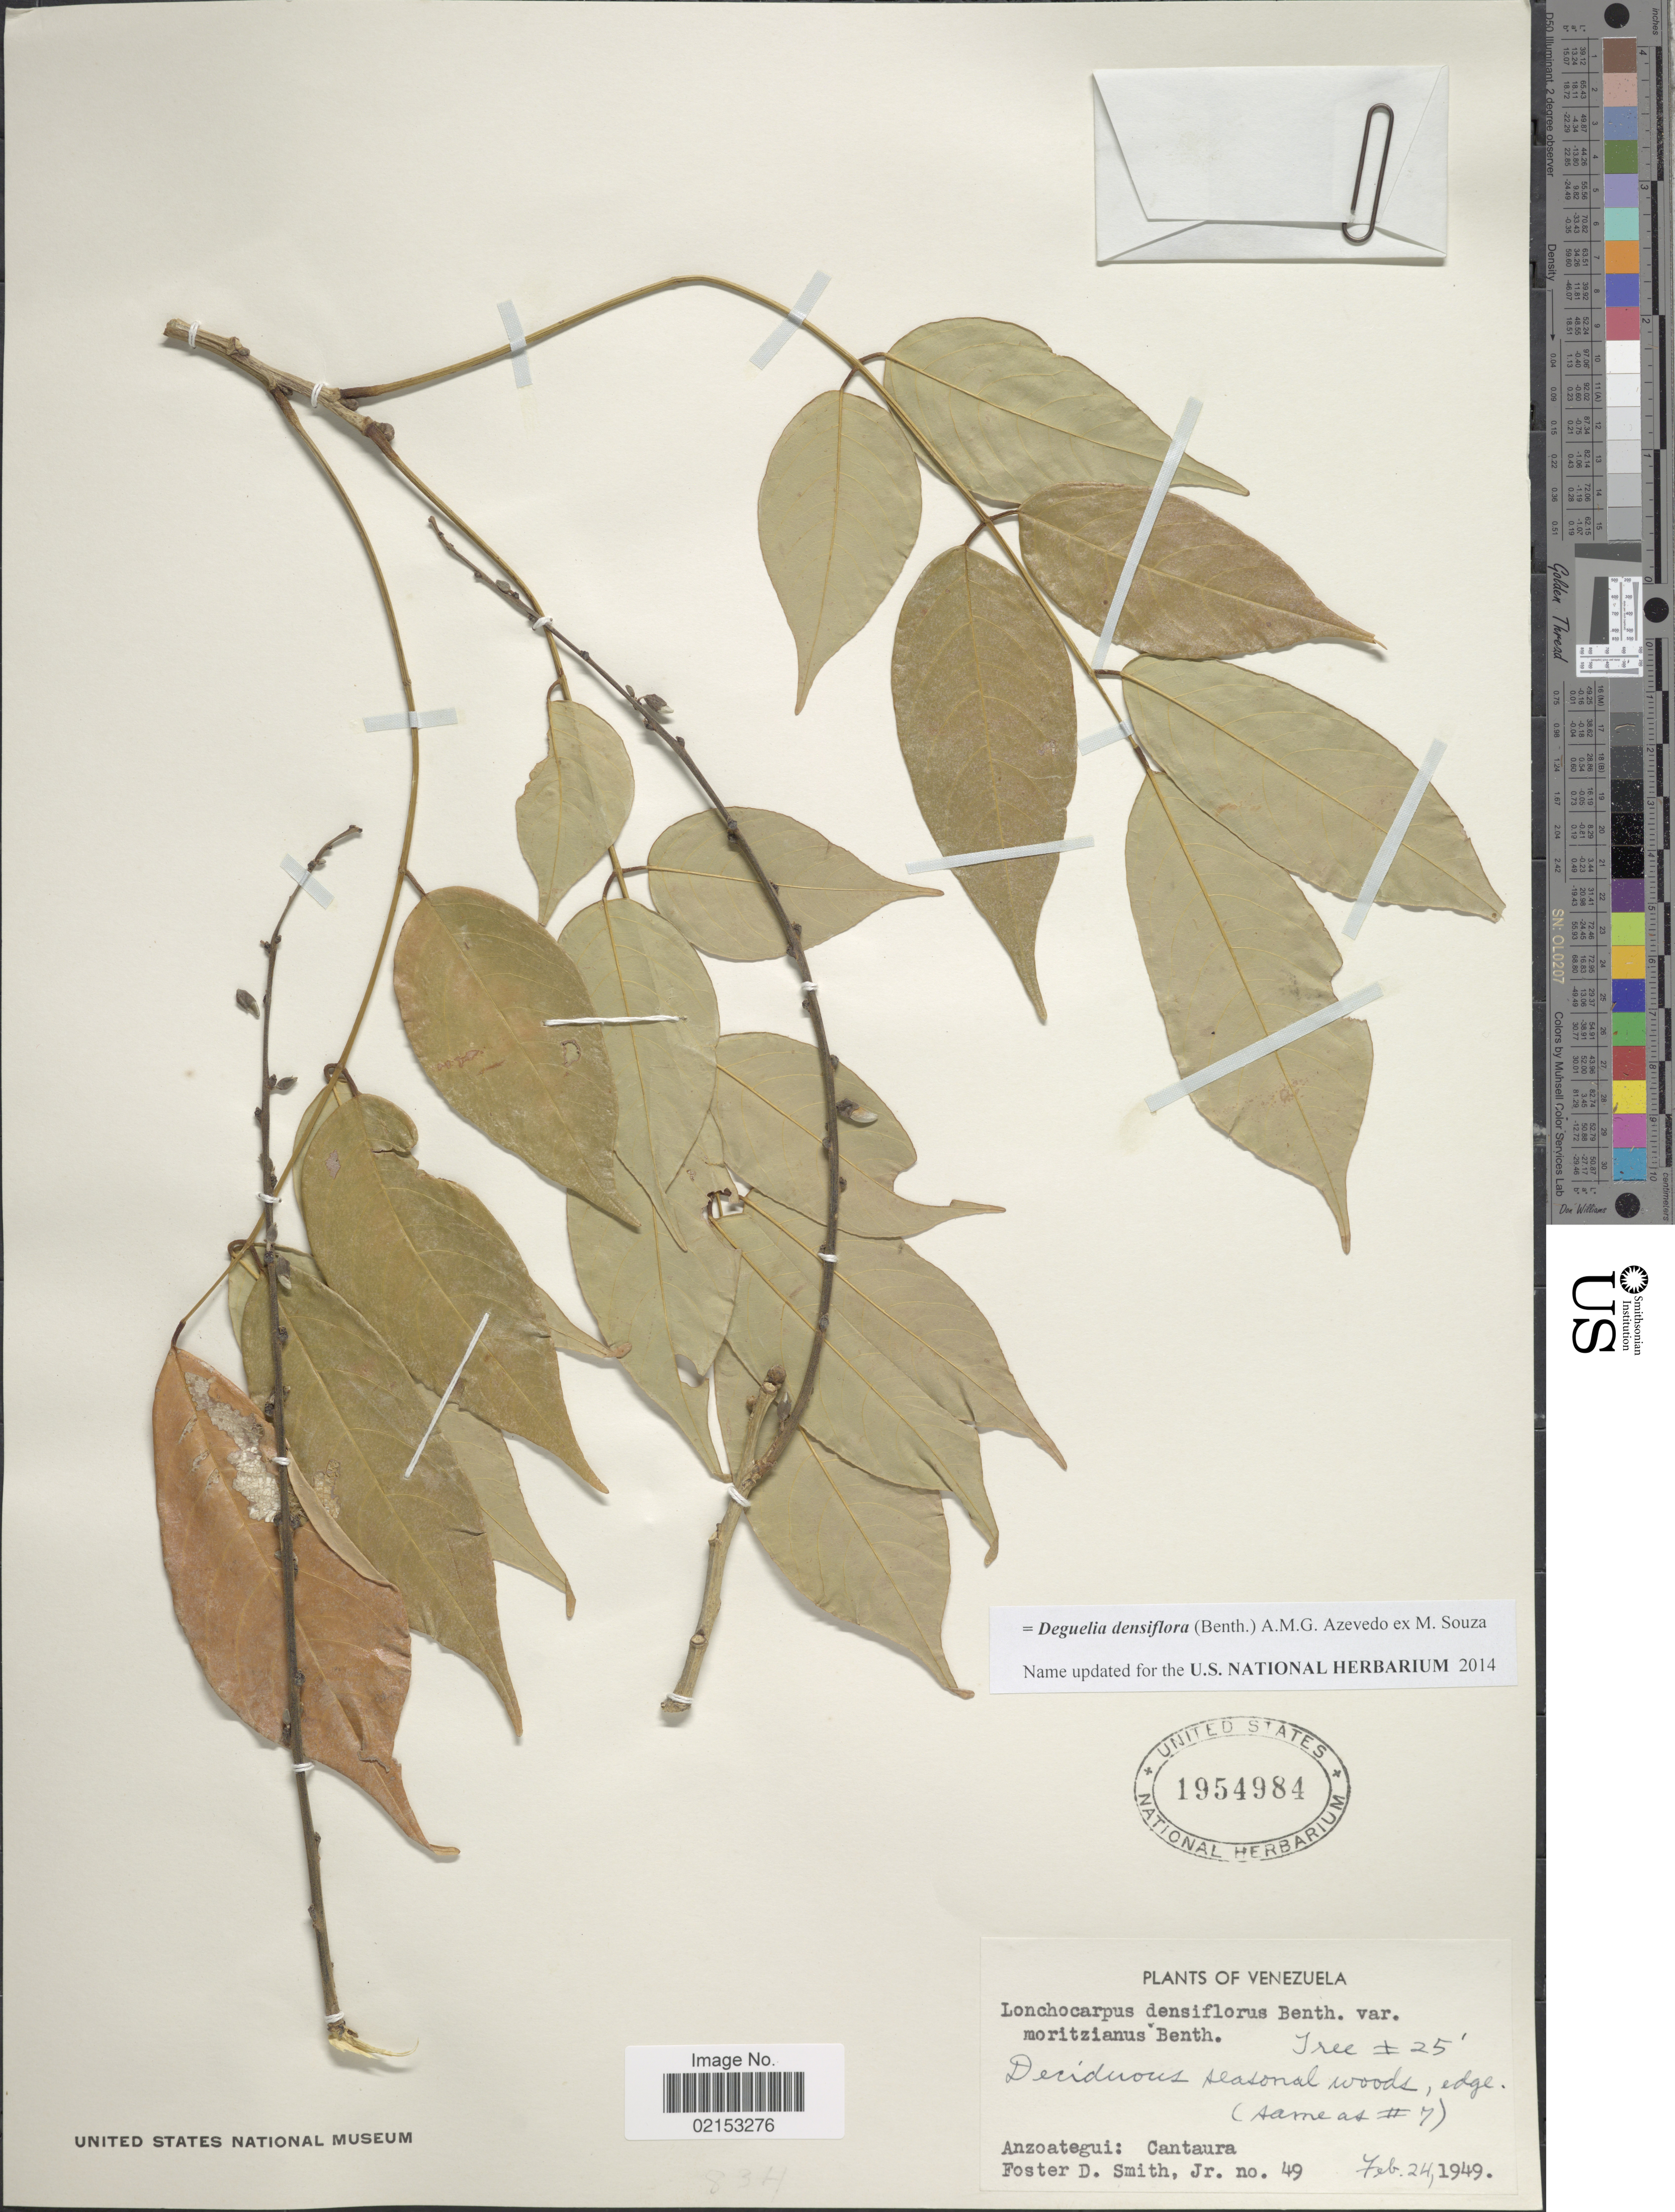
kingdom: Plantae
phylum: Tracheophyta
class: Magnoliopsida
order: Fabales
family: Fabaceae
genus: Deguelia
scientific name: Deguelia densiflora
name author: (Benth.) A.M.G. Azevedo ex M. Sousa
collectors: F. Smith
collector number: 49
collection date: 1949-02-24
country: Venezuela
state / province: Anzoategui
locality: Cantaura.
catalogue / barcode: US 1954984